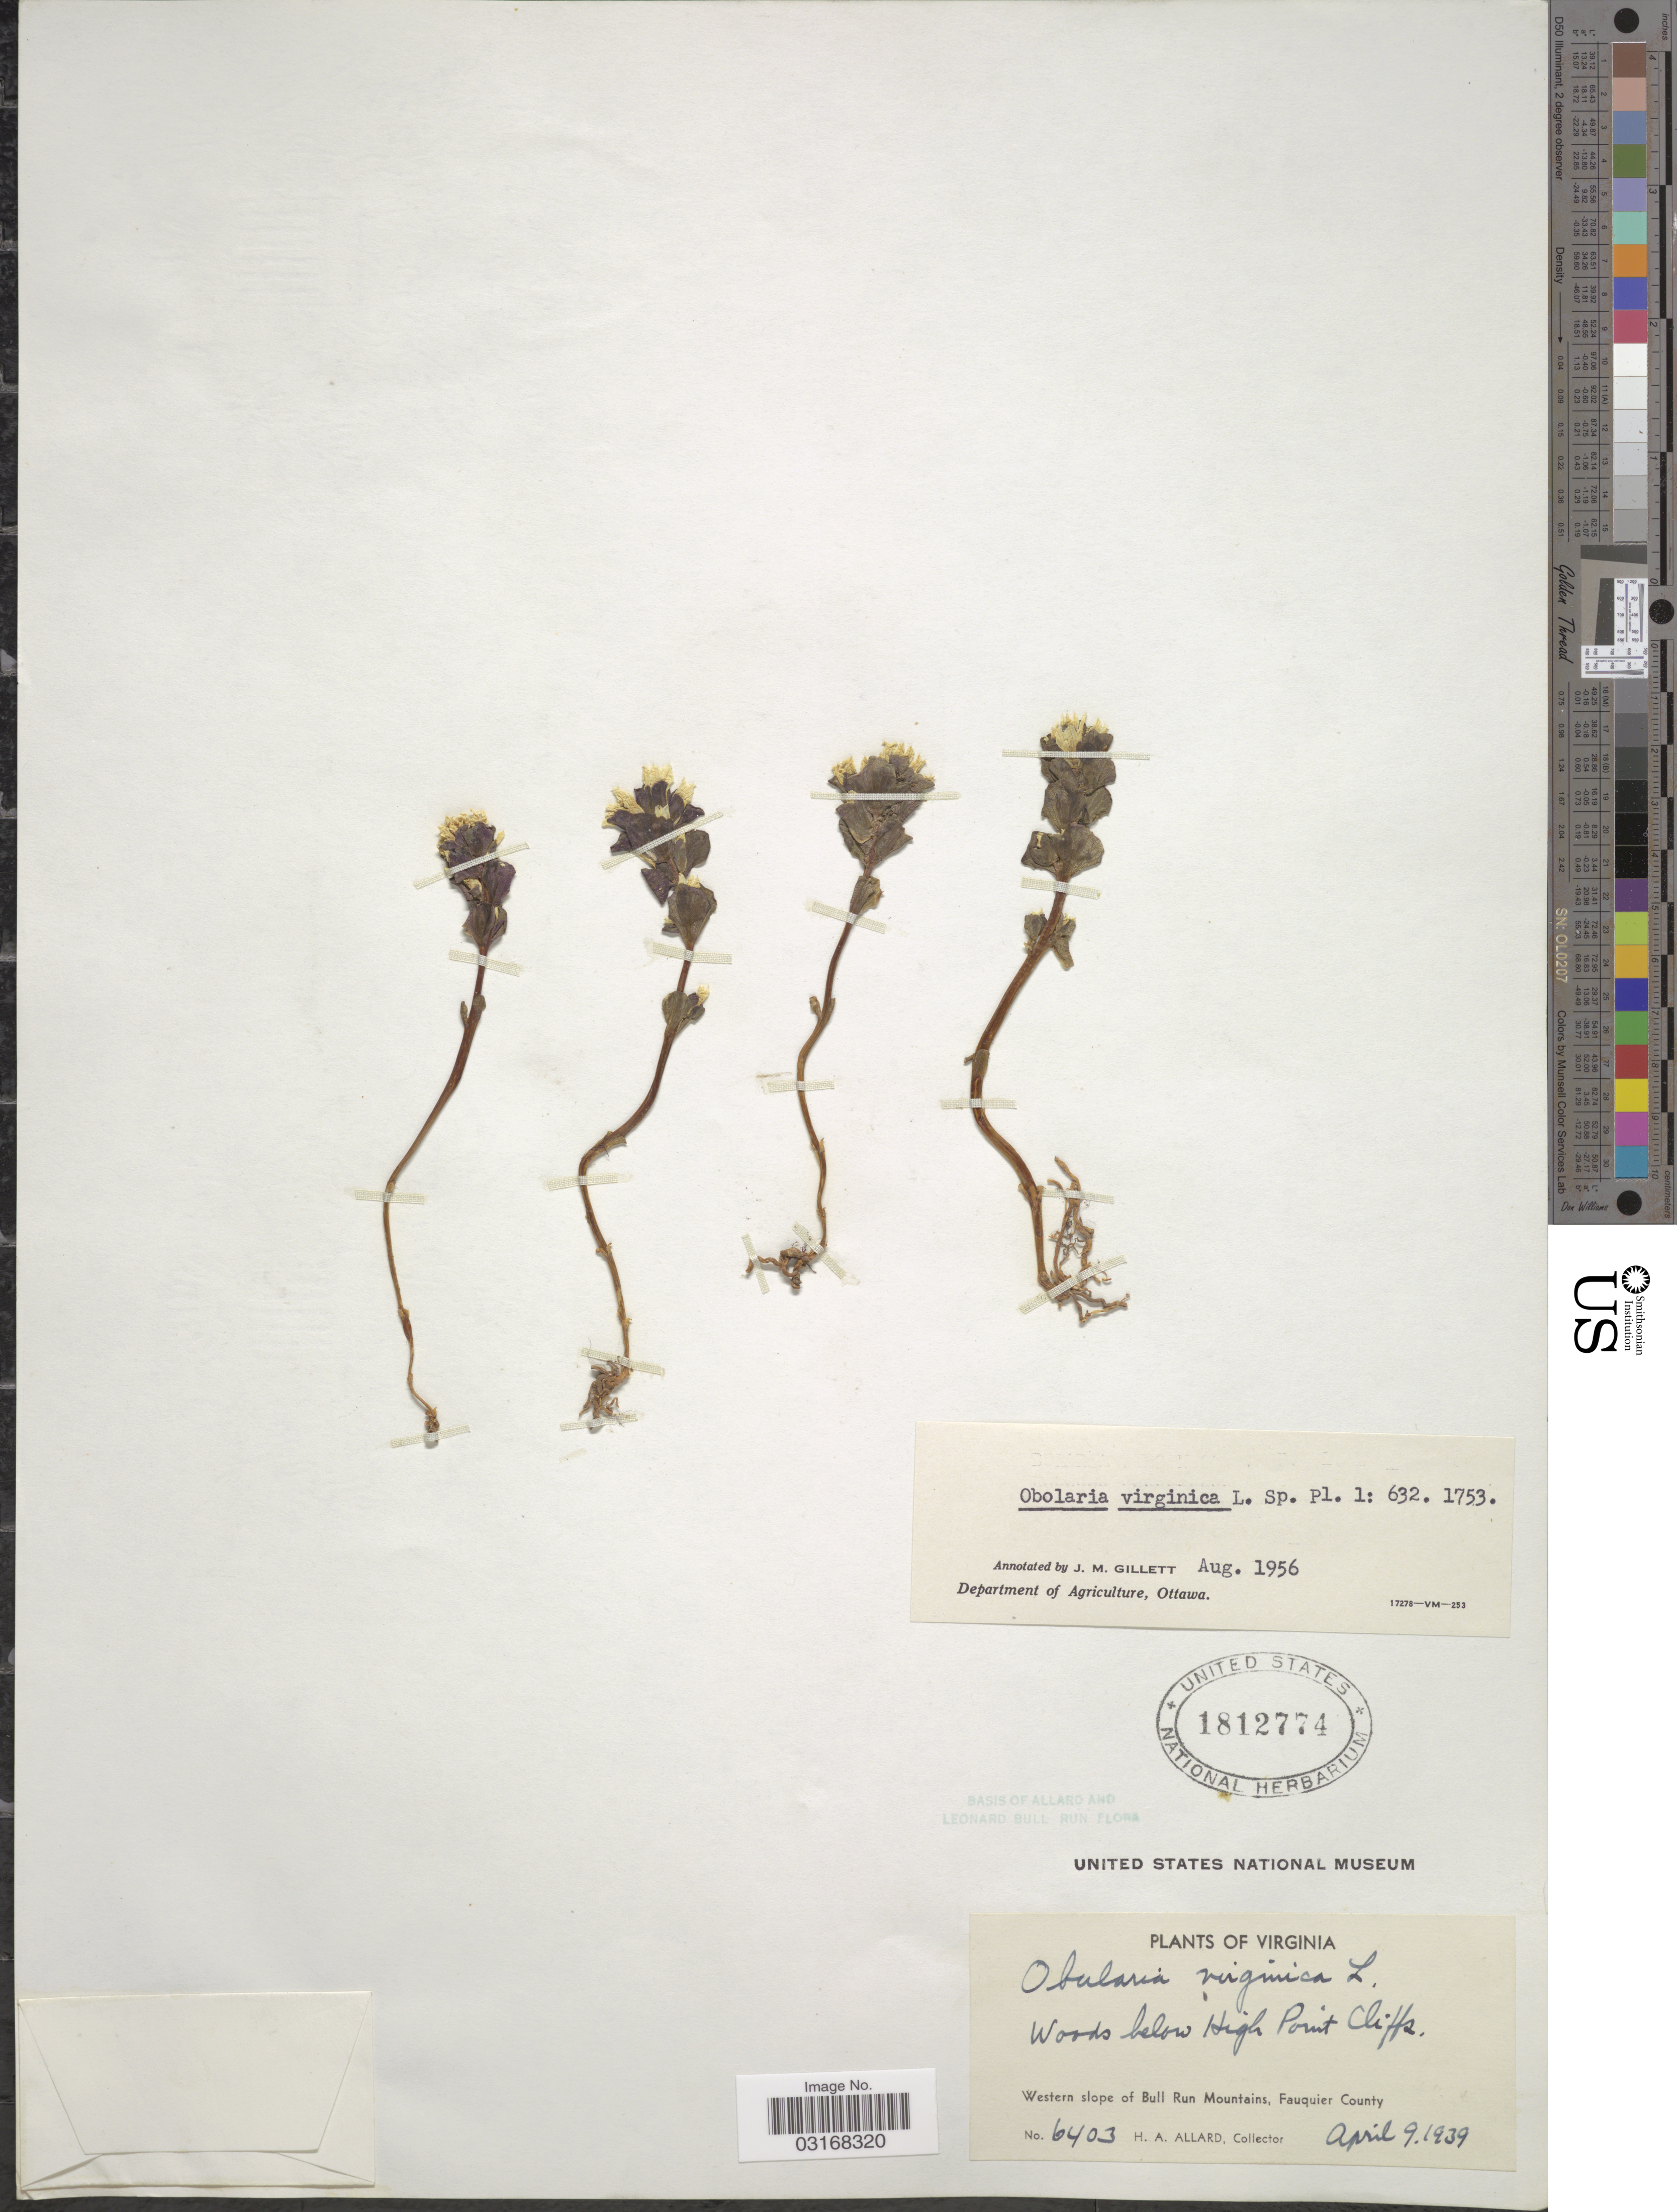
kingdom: Plantae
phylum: Tracheophyta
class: Magnoliopsida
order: Gentianales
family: Gentianaceae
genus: Obolaria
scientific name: Obolaria virginica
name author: L.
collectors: H. A. Allard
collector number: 6403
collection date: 1939-04-09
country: United States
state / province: Virginia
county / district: Fauquier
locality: Woods below High Point Cliffs. Western slope of Bull Run Mountains, Fauquier County.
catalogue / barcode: US 1812774